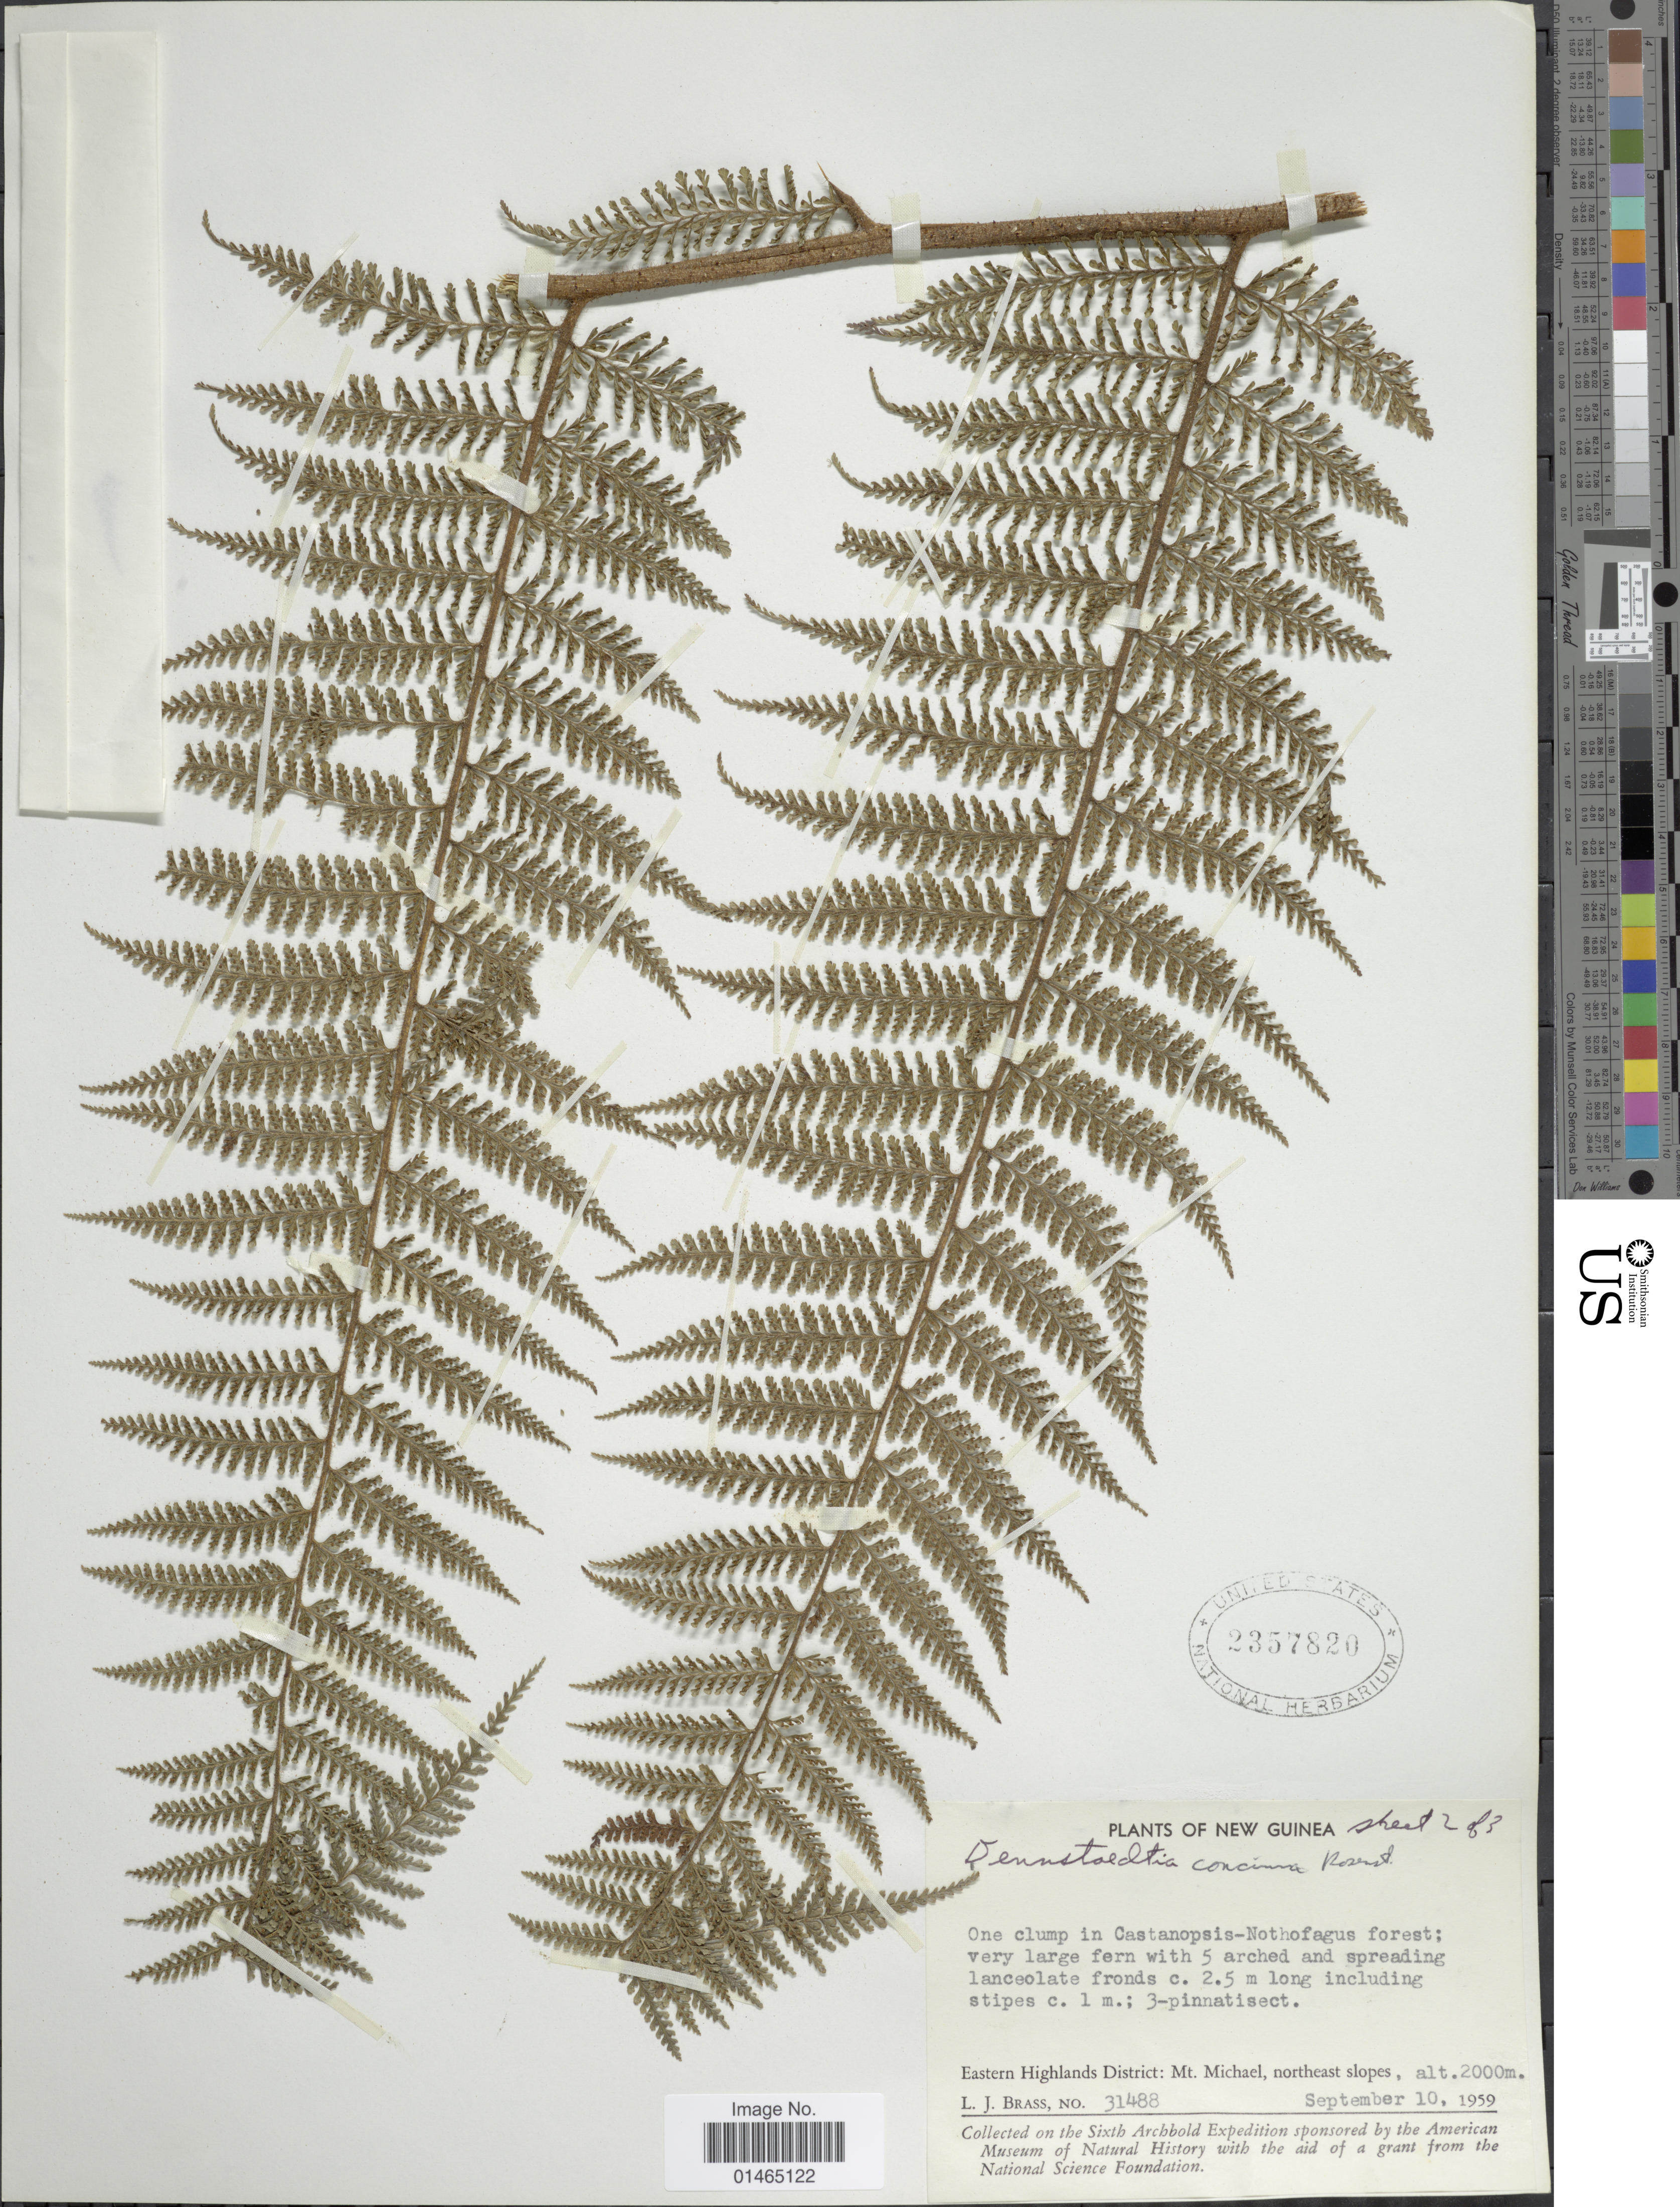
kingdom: Plantae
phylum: Tracheophyta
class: Polypodiopsida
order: Polypodiales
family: Dennstaedtiaceae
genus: Dennstaedtia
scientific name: Dennstaedtia concinna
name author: Rosenst.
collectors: L. J. Brass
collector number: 31488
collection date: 1959-09-10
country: Papua New Guinea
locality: New Guinea. Eastern Highlands District: Mt. Michael, northeast slopes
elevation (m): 2000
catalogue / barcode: US 2357820